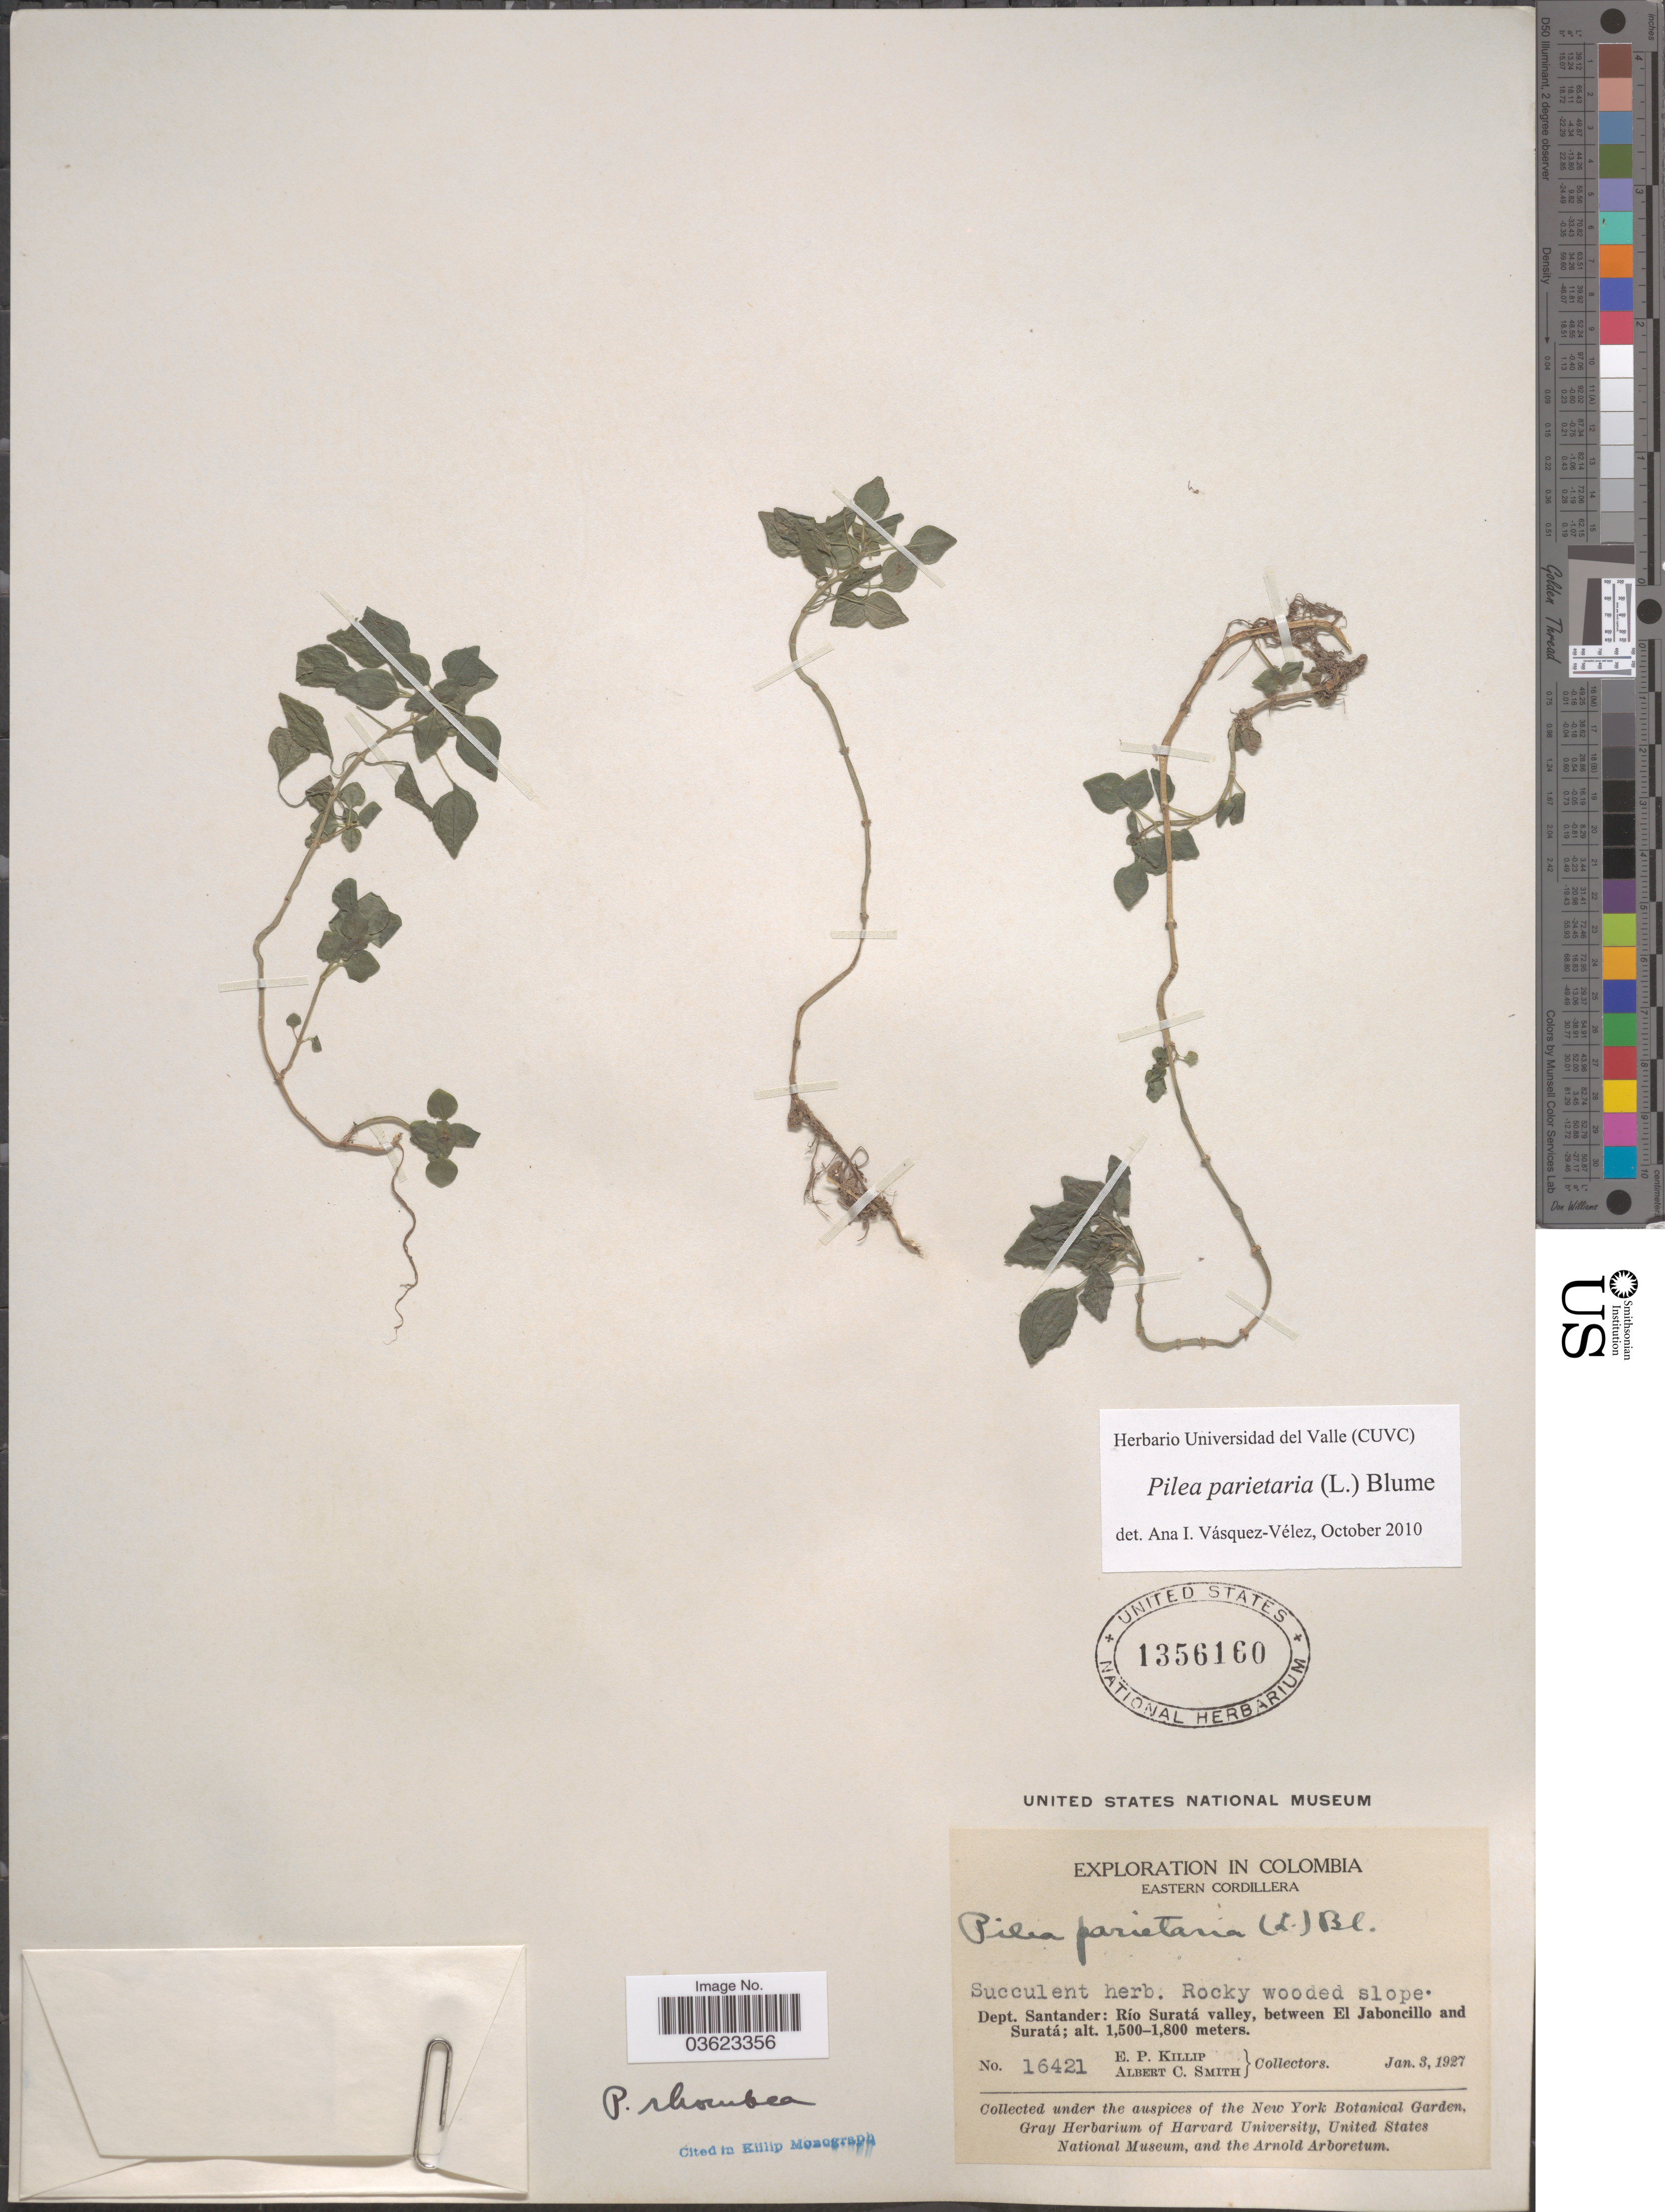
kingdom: Plantae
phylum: Tracheophyta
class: Magnoliopsida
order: Rosales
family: Urticaceae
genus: Pilea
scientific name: Pilea parietaria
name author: (L.) Blume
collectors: E. P. Killip & A. C. Smith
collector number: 16421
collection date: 1927-01-03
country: Colombia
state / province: Santander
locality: Eastern Cordillera. Dept. Santander: Río Suratá valley, between El Jaboncillo and Suratá.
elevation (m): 1500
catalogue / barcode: US 1356160